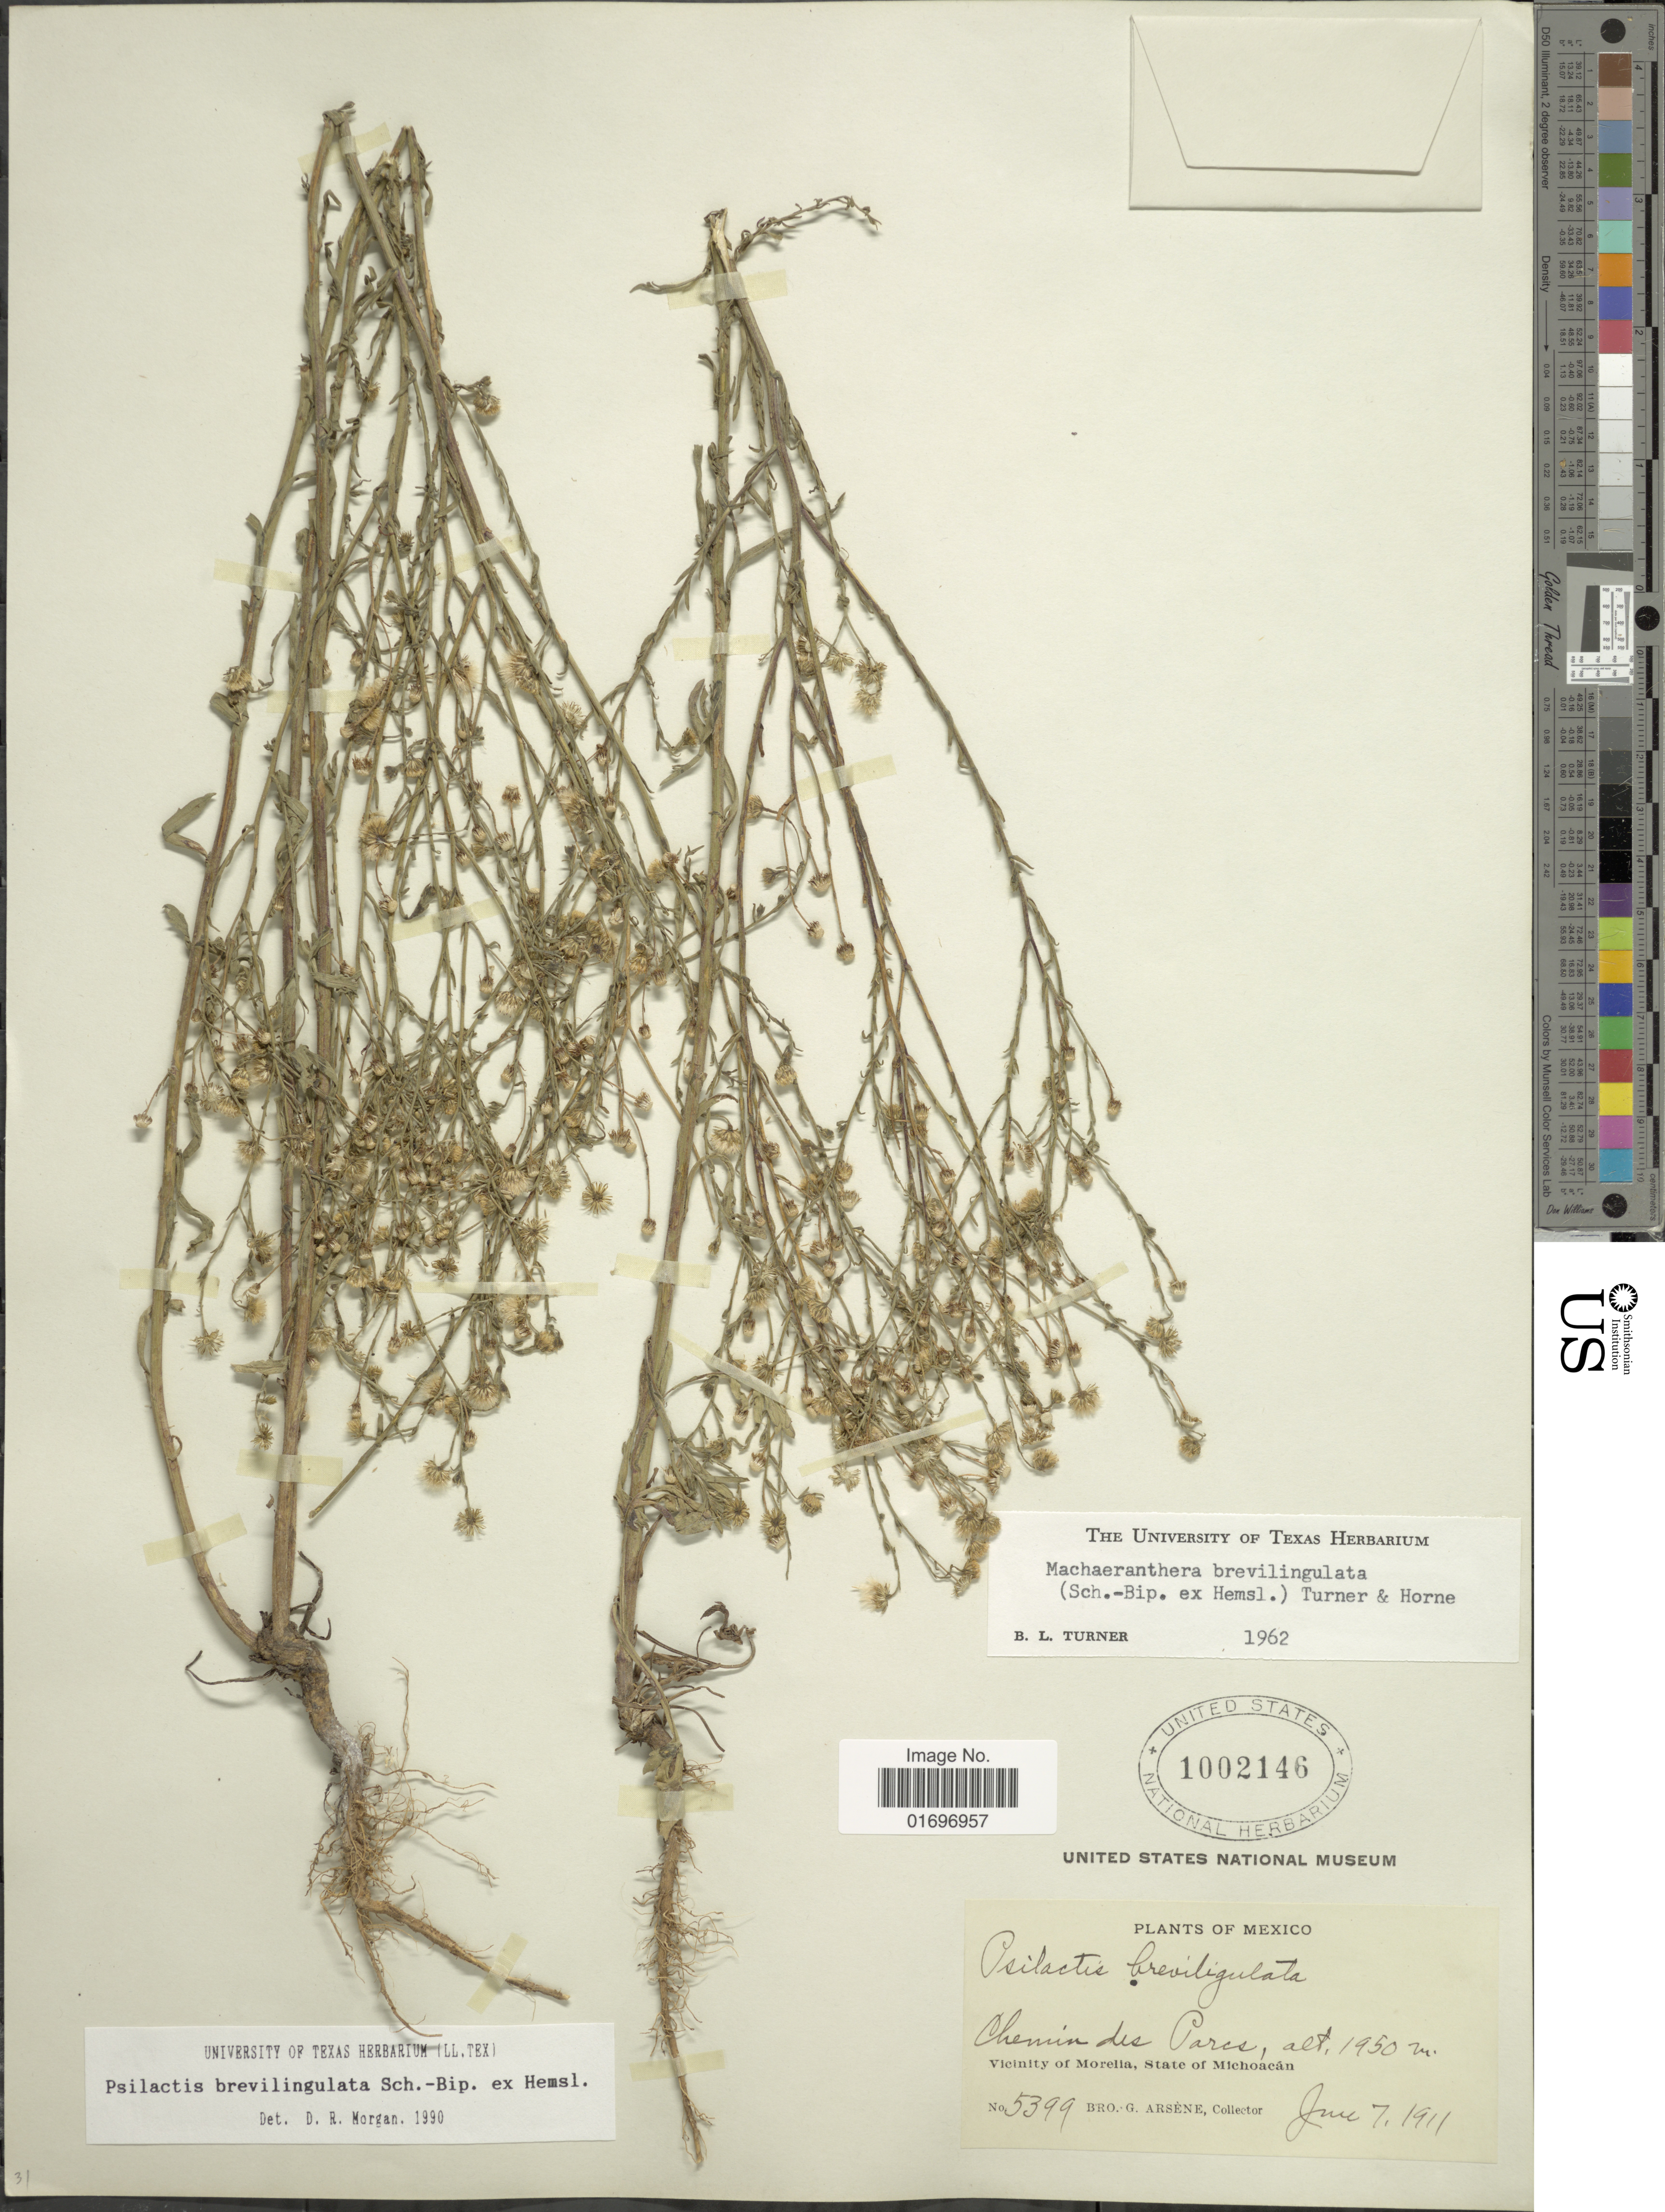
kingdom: Plantae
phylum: Tracheophyta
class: Magnoliopsida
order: Asterales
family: Asteraceae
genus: Psilactis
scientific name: Psilactis brevilingulata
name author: Sch. Bip. ex Hemsl.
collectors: Bro. G. Arsène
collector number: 5399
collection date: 1911-06-07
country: Mexico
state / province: Michoacán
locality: Chemin des Parcs. Vicinity of Morelia, State of Michoacán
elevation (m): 1950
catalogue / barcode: US 1002146